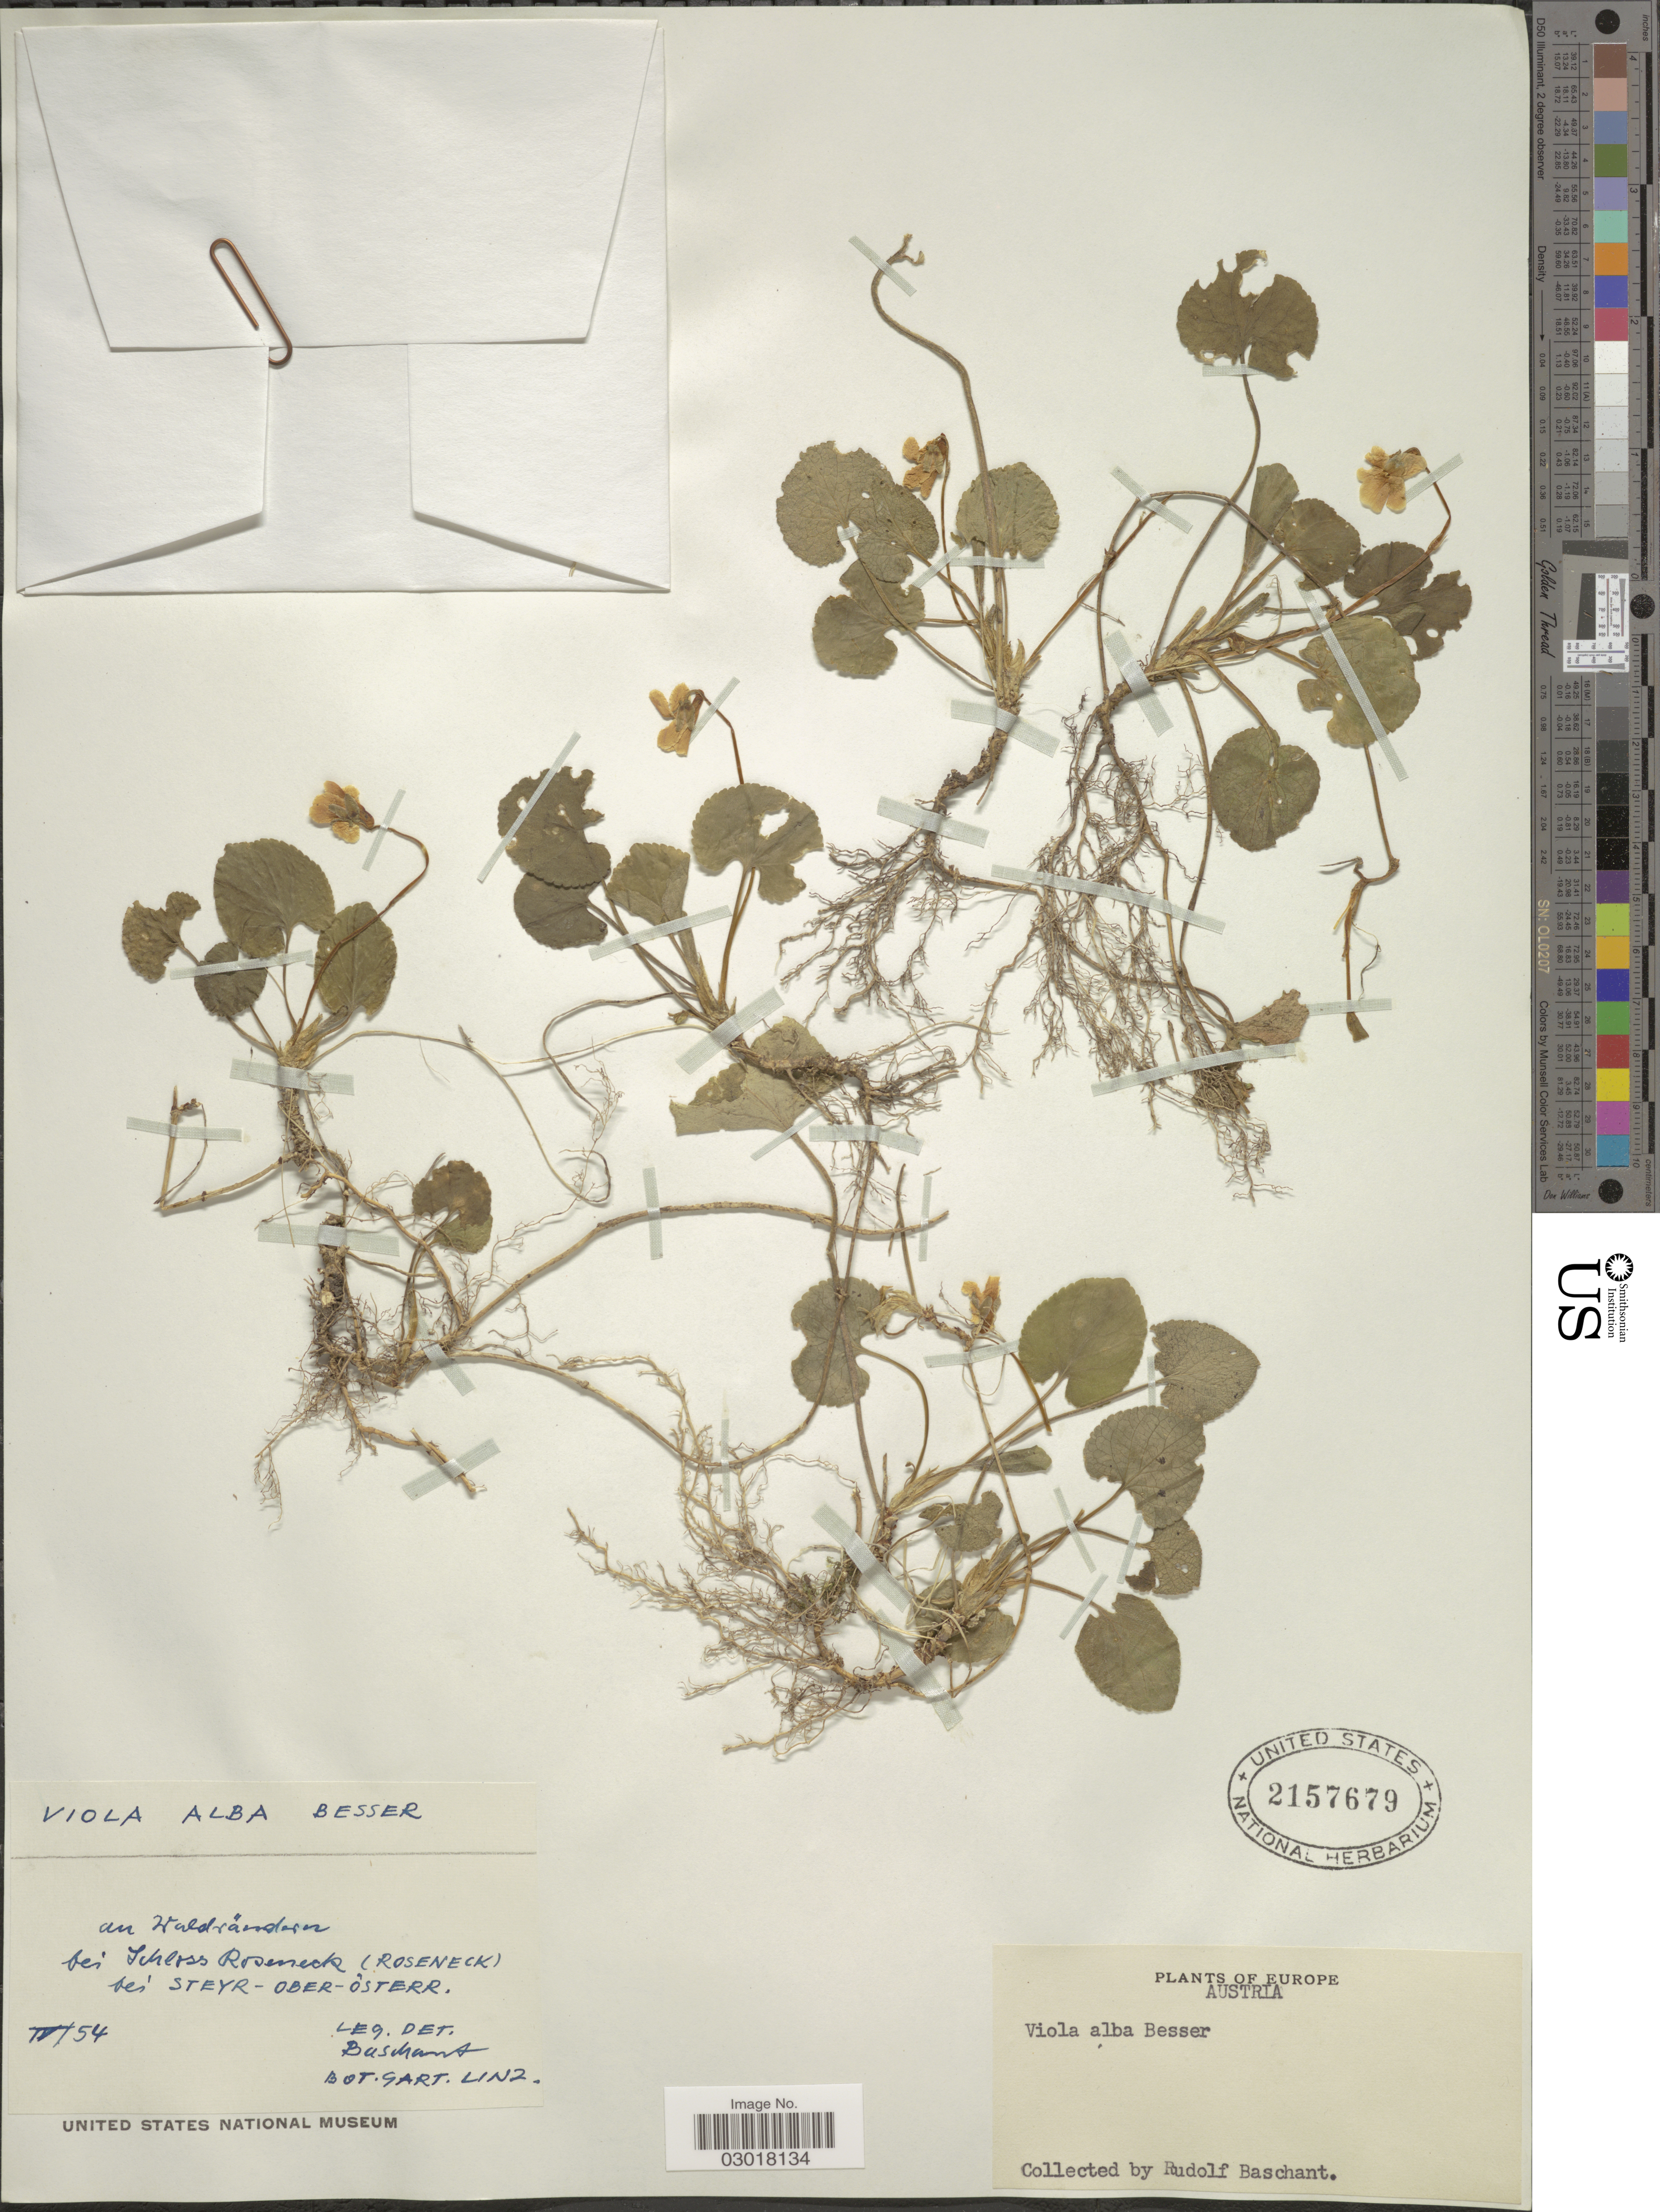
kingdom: Plantae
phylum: Tracheophyta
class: Magnoliopsida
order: Malpighiales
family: Violaceae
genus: Viola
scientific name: Viola alba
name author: Besser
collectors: R. Baschant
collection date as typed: Transcribed d/m/y: /4/54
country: Austria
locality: An Waldrändern bei Schloss Roseneck bei Steyr - Ober - Österr..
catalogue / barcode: US 2157679